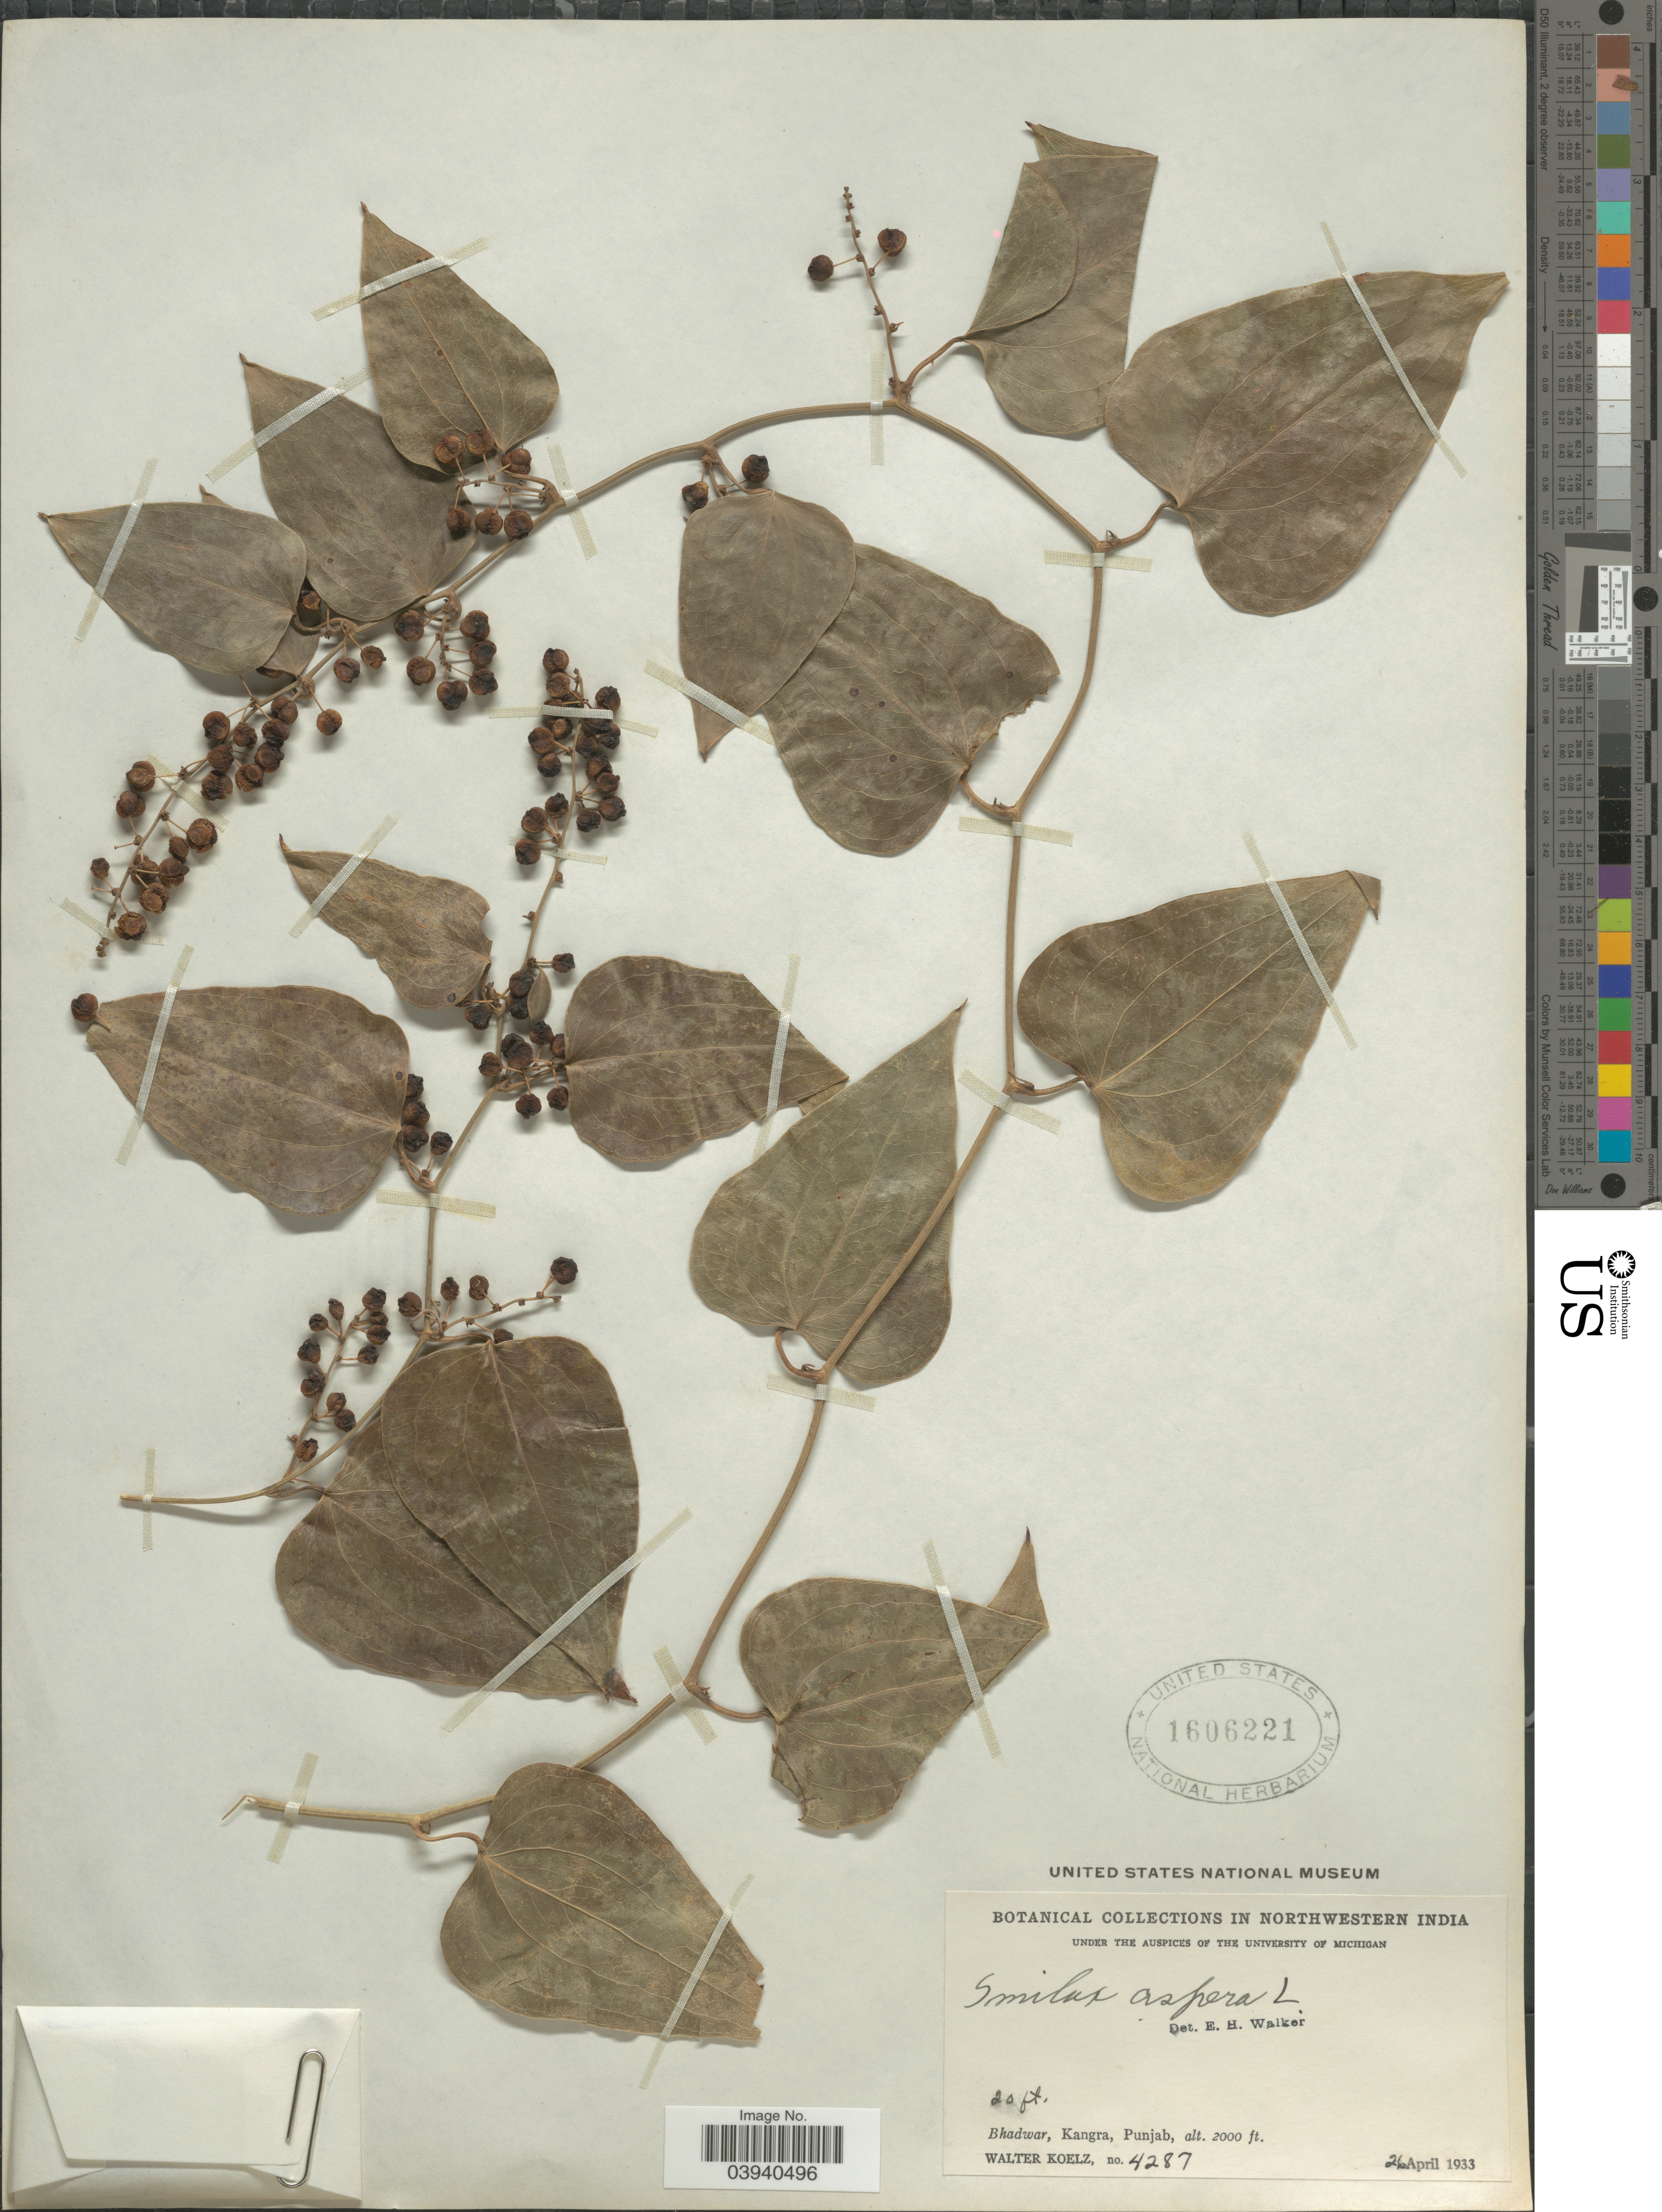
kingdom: Plantae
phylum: Tracheophyta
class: Liliopsida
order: Liliales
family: Smilacaceae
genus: Smilax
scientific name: Smilax aspera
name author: L.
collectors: W. N. Koelz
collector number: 4287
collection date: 1933-04-26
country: India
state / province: Punjab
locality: In Northwestern India. Bhadwar, Kangra.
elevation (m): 610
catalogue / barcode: US 1606221